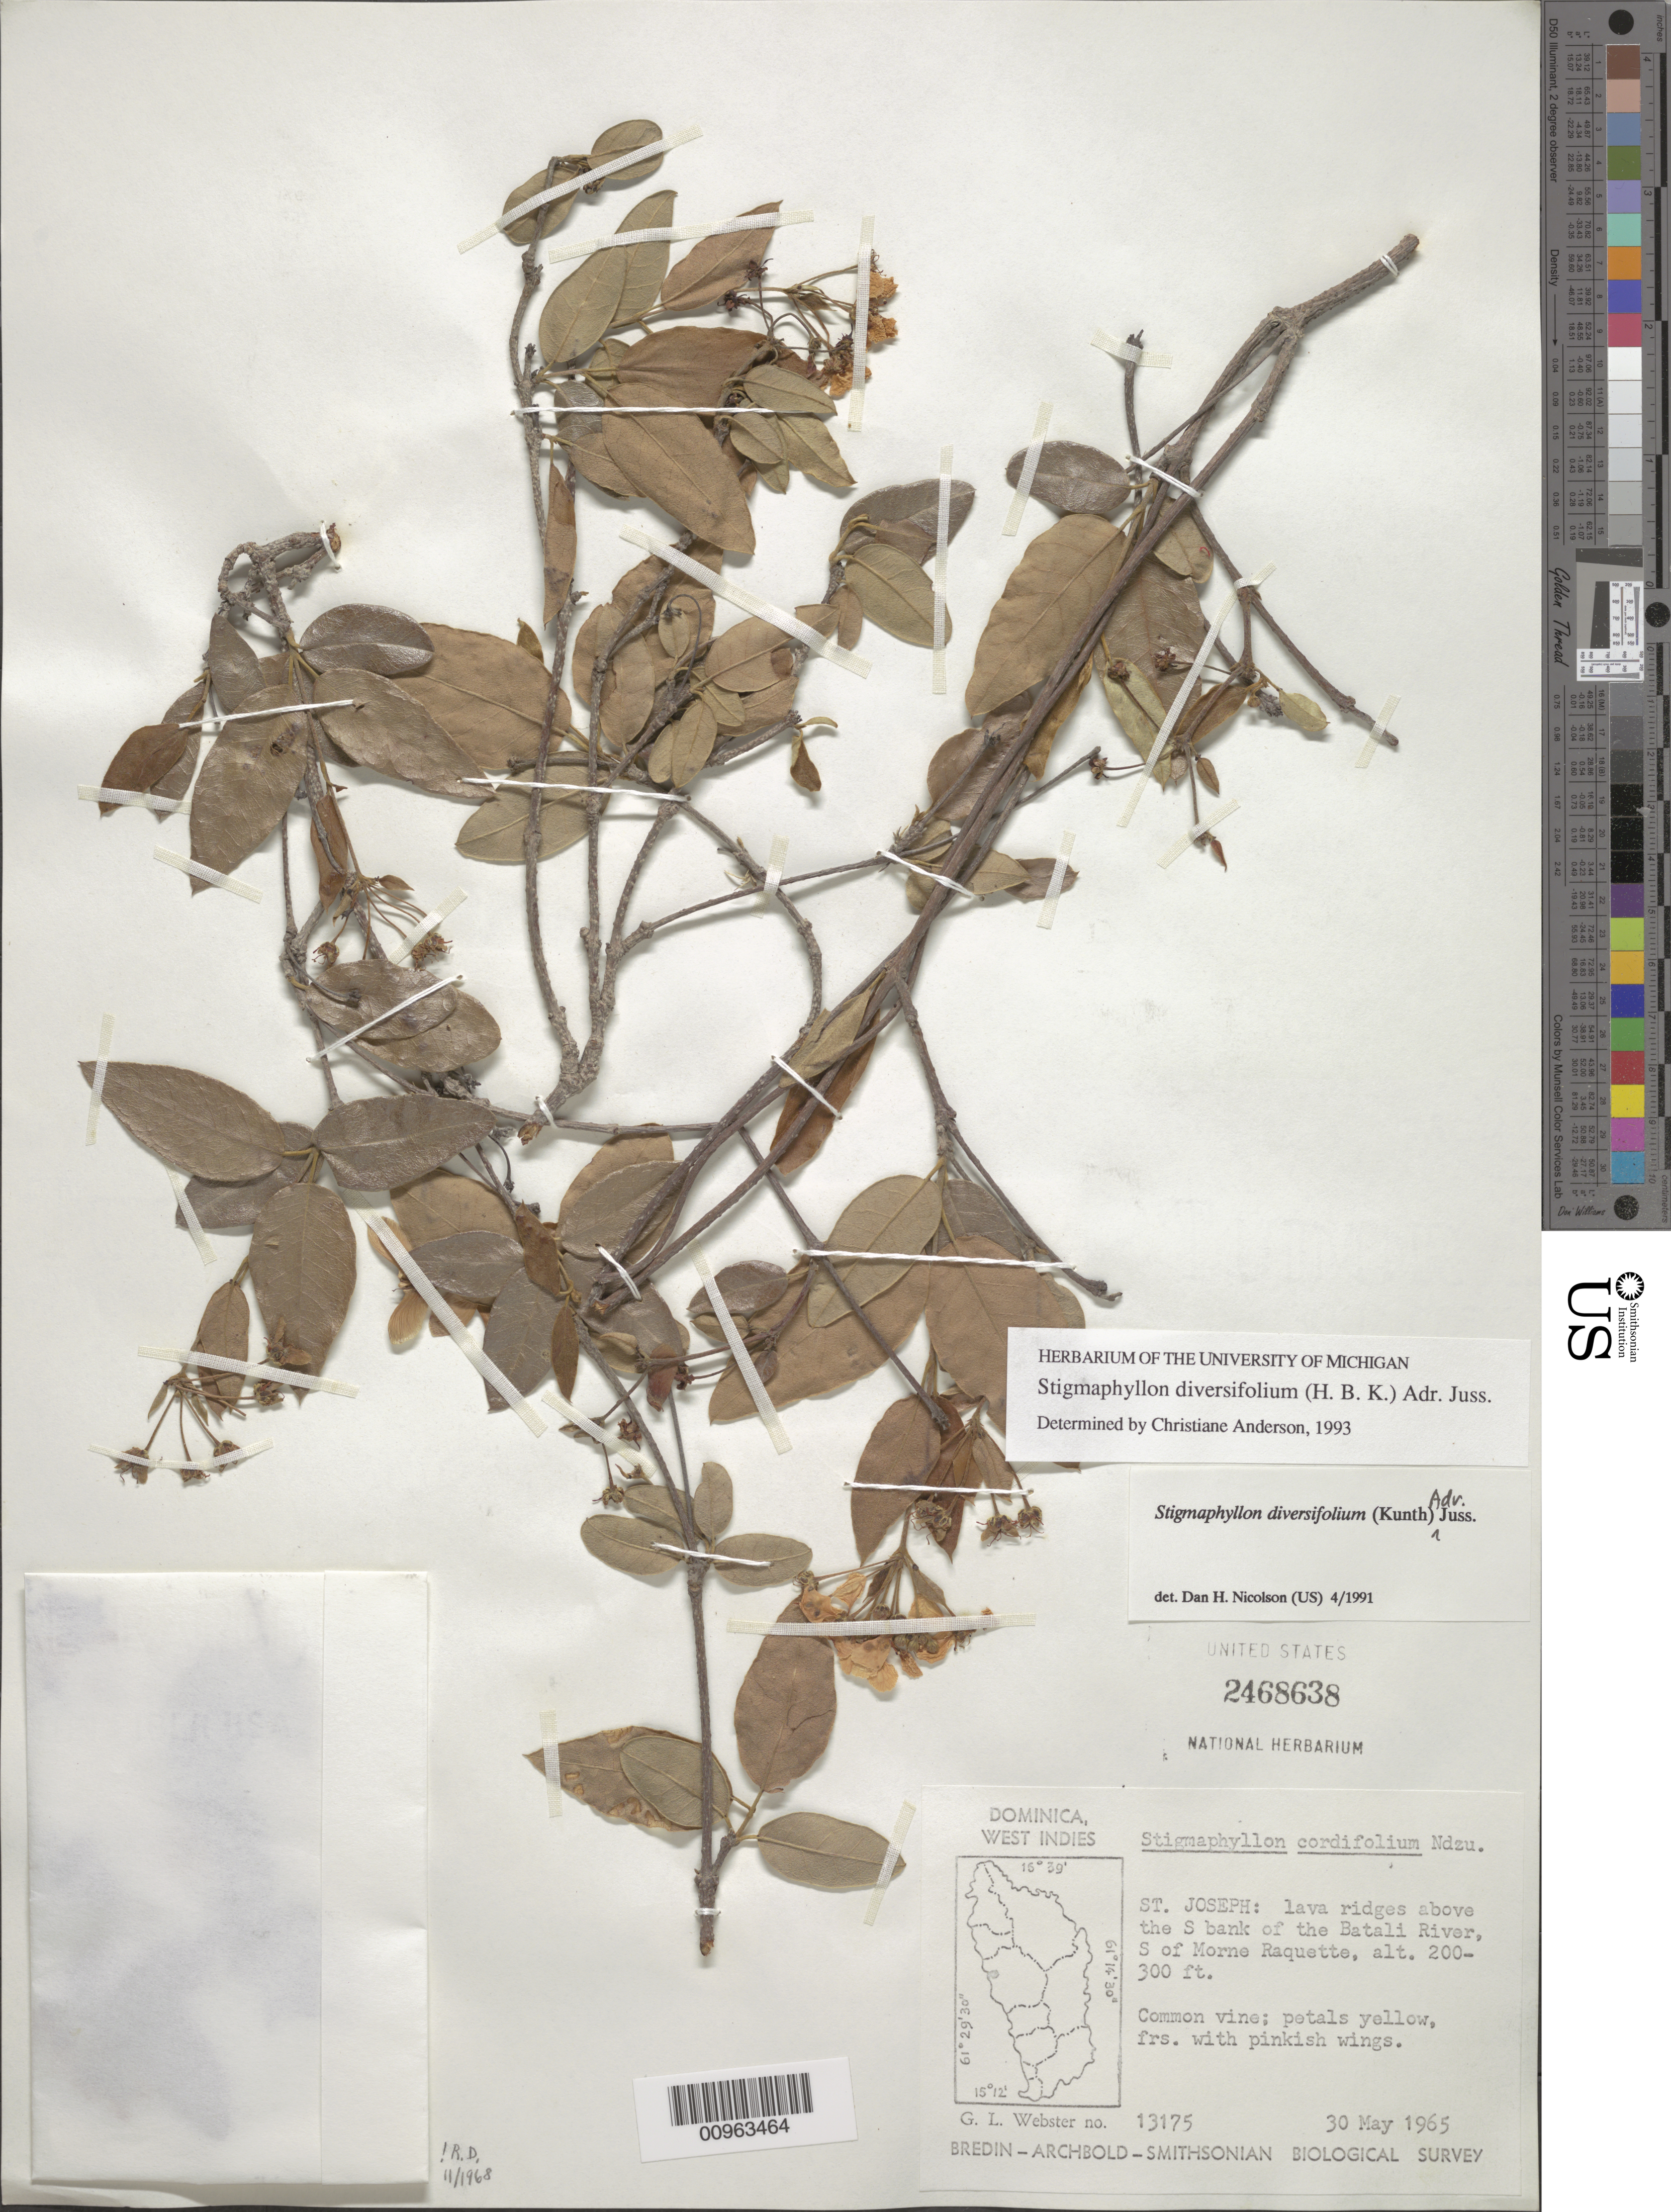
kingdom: Plantae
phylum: Tracheophyta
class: Magnoliopsida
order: Malpighiales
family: Malpighiaceae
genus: Stigmaphyllon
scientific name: Stigmaphyllon diversifolium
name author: (Kunth) A. Juss.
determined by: Anderson, C.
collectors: G. L. Webster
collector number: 13175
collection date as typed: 30 May 1965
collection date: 1965-05-30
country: Dominica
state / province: St. Joseph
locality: Above the S bank of the Batali River, S of Morne Raquette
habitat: Lava ridges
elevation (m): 61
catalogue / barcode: US 2468638